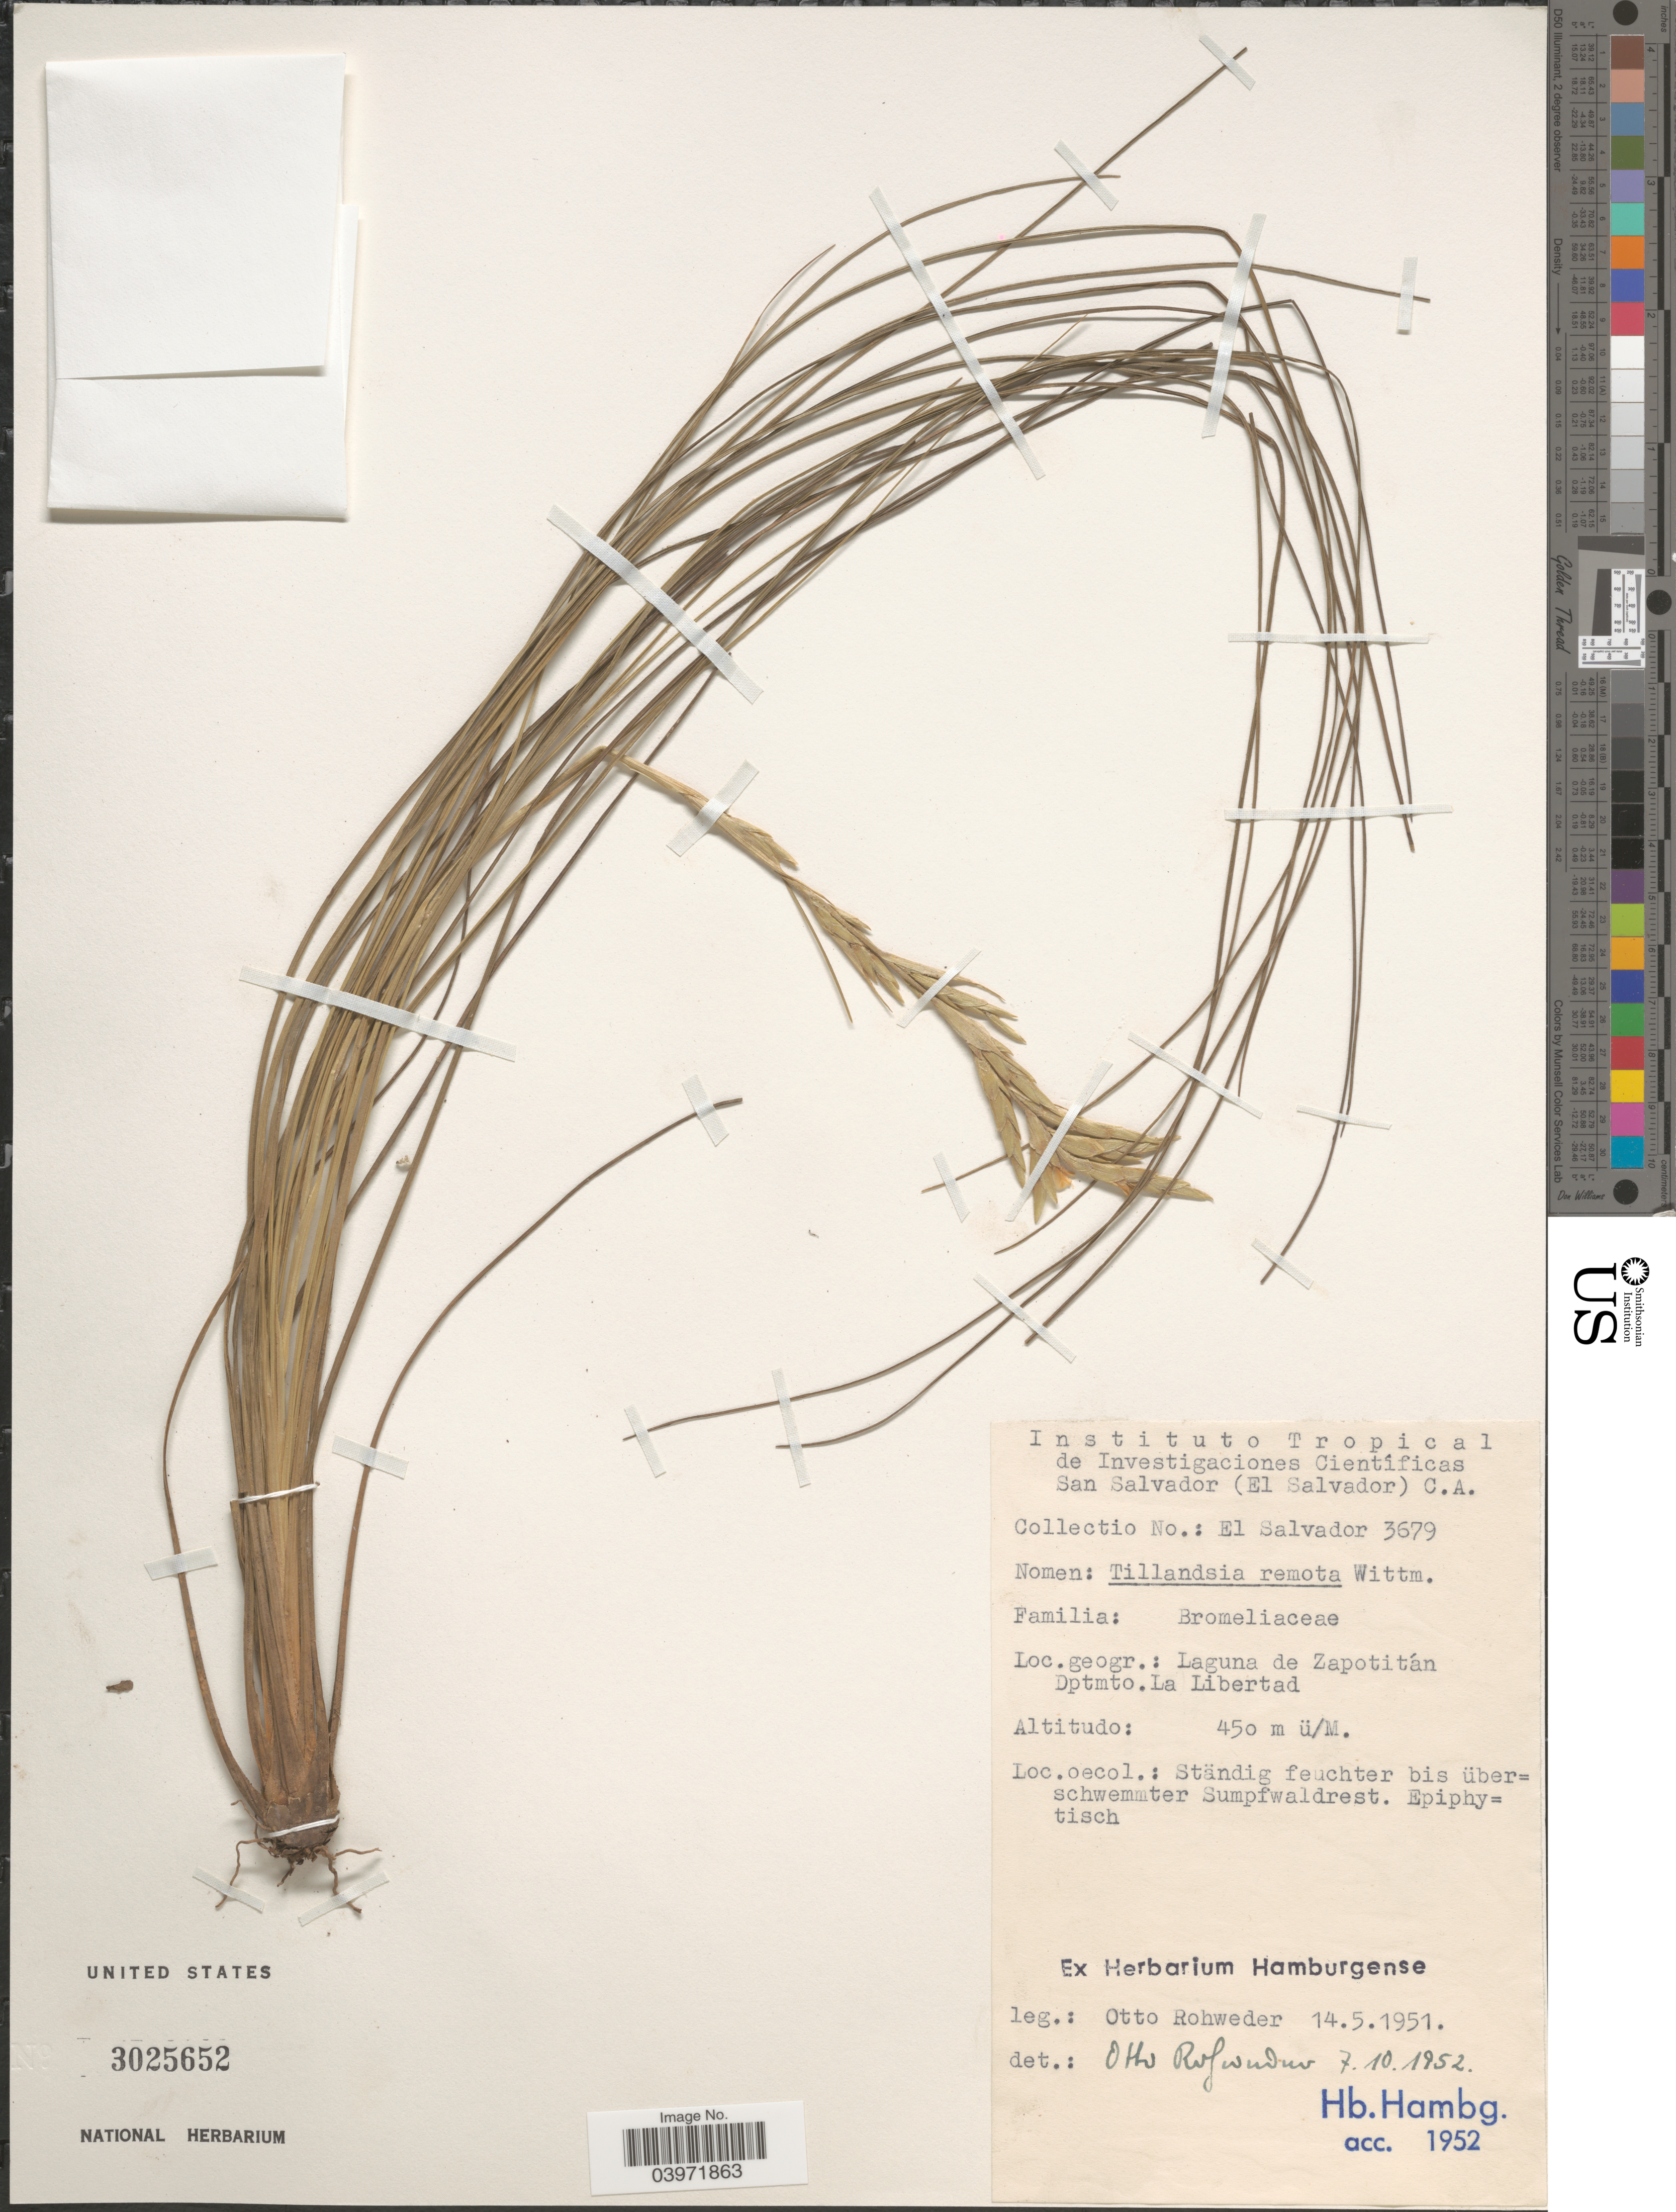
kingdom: Plantae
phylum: Tracheophyta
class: Liliopsida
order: Poales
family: Bromeliaceae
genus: Tillandsia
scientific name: Tillandsia remota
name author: Wittm.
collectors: O. Rohweder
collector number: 3679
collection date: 1951-05-14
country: El Salvador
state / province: La Libertad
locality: Laguna de Zapotitán. Dptmto. La Libertad.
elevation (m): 450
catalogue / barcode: US 3025652